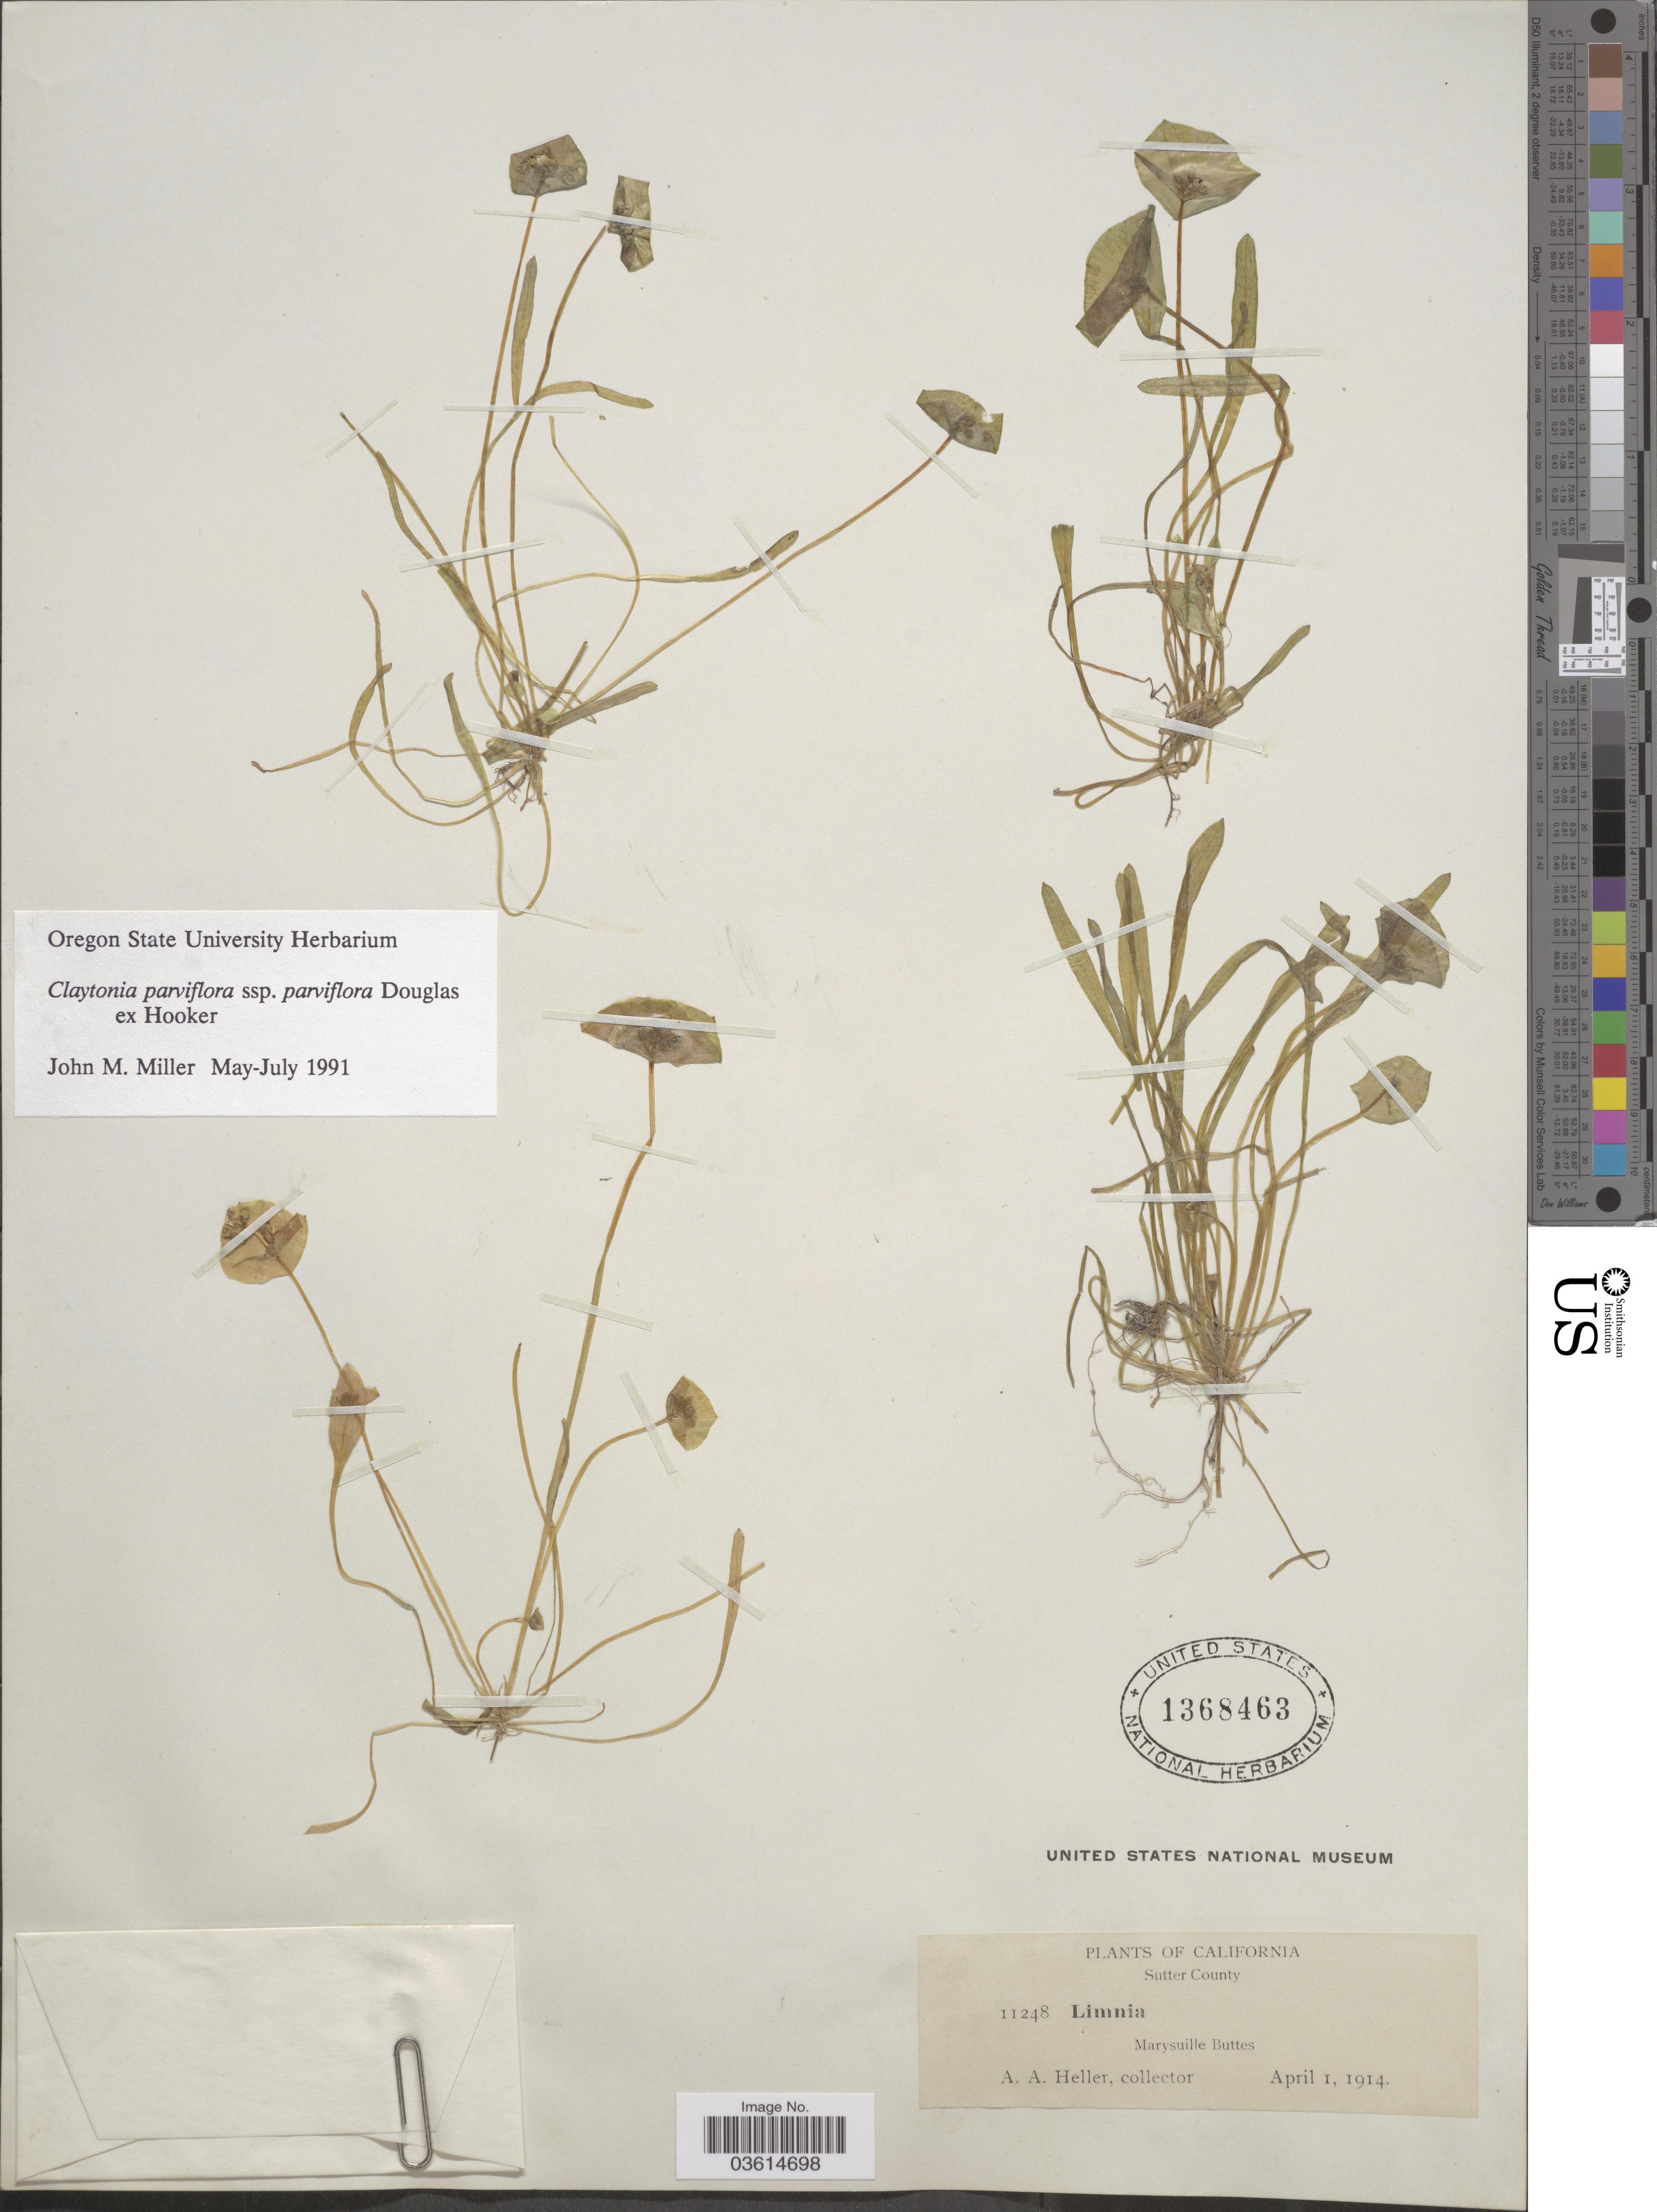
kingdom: Plantae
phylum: Tracheophyta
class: Magnoliopsida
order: Caryophyllales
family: Montiaceae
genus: Claytonia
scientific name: Claytonia parviflora subsp. parviflora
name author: Douglas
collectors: A. A. Heller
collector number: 11248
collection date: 1914-04-01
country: United States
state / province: California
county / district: Sutter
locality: Sutter County. Marysuille Buttes.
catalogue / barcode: US 1368463